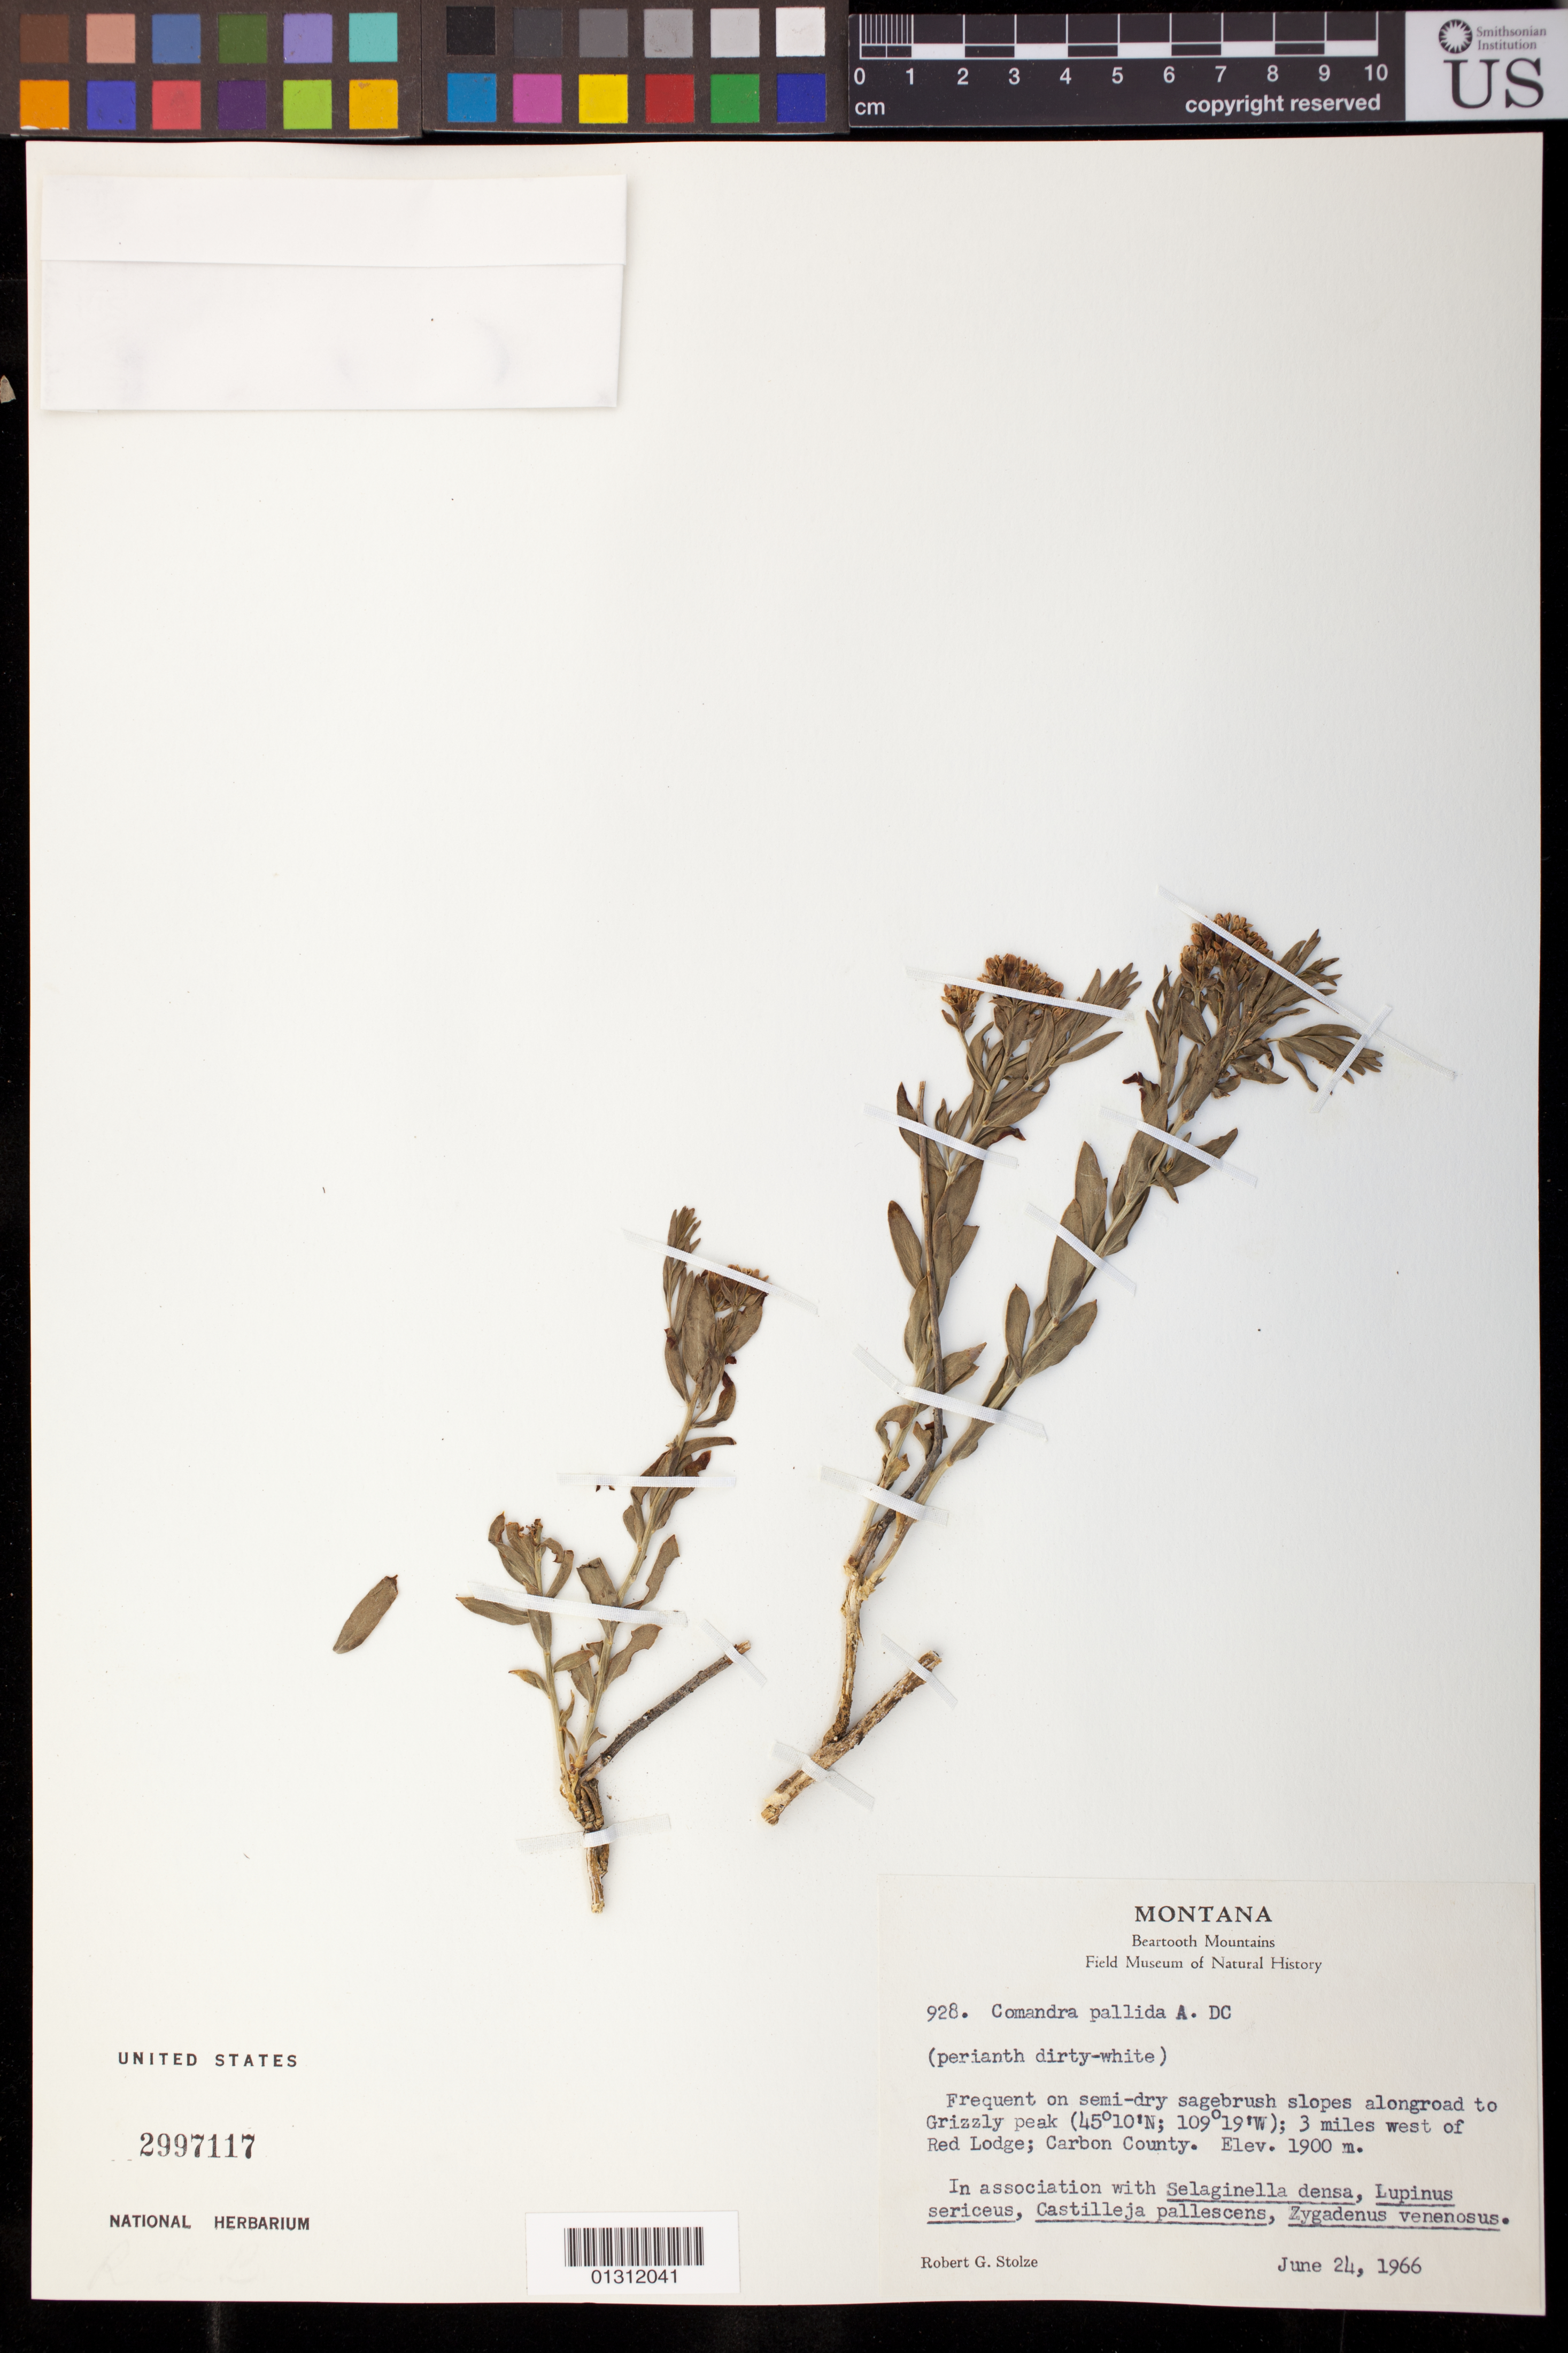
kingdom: Plantae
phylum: Tracheophyta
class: Magnoliopsida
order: Santalales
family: Comandraceae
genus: Comandra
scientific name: Comandra pallida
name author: A. DC.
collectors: R. G. Stolze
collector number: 928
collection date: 1966-06-24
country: United States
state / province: Montana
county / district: Carbon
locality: Road to Grizzly Peak; 3 miles west of Red Lodge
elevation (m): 1900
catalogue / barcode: US 2997117